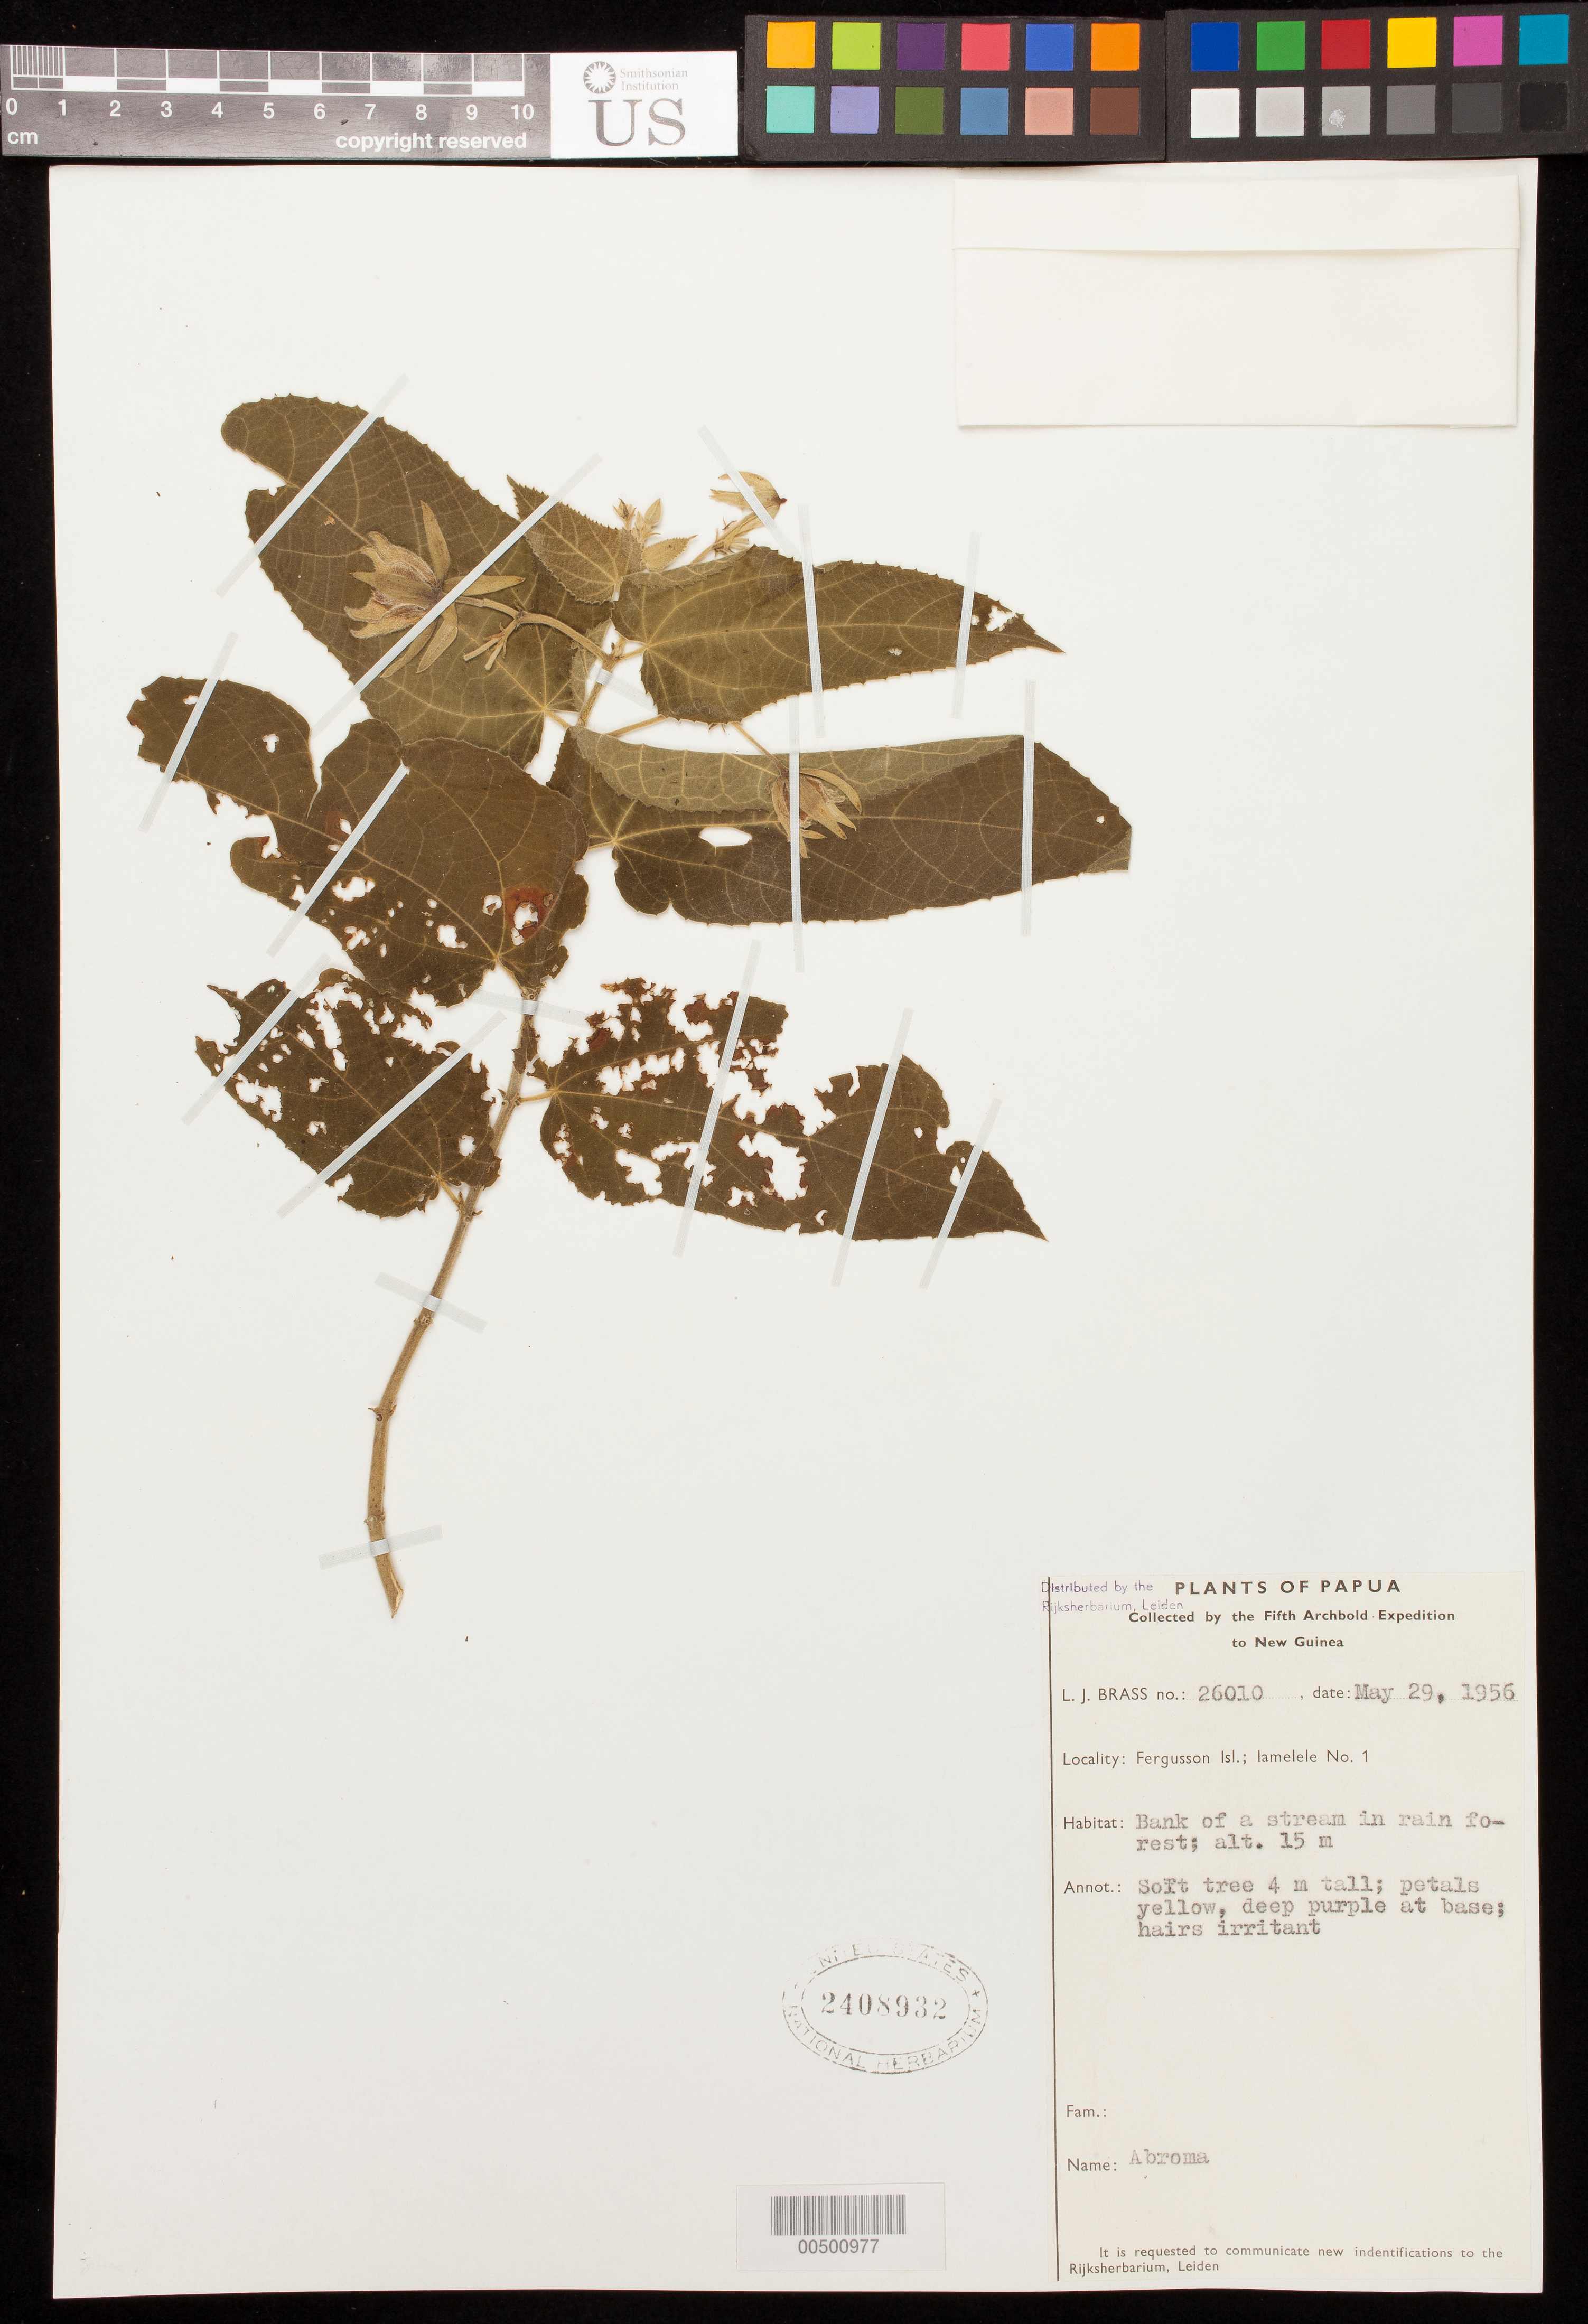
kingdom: Plantae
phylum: Tracheophyta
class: Magnoliopsida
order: Malvales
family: Malvaceae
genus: Abroma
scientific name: Abroma sp.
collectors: L. J. Brass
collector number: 26010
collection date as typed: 29 May 1956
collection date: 1956-05-29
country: Papua New Guinea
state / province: Milne Bay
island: Fergusson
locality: lamelele No. 1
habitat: Bank of a stream in rain forest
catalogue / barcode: US 2408932